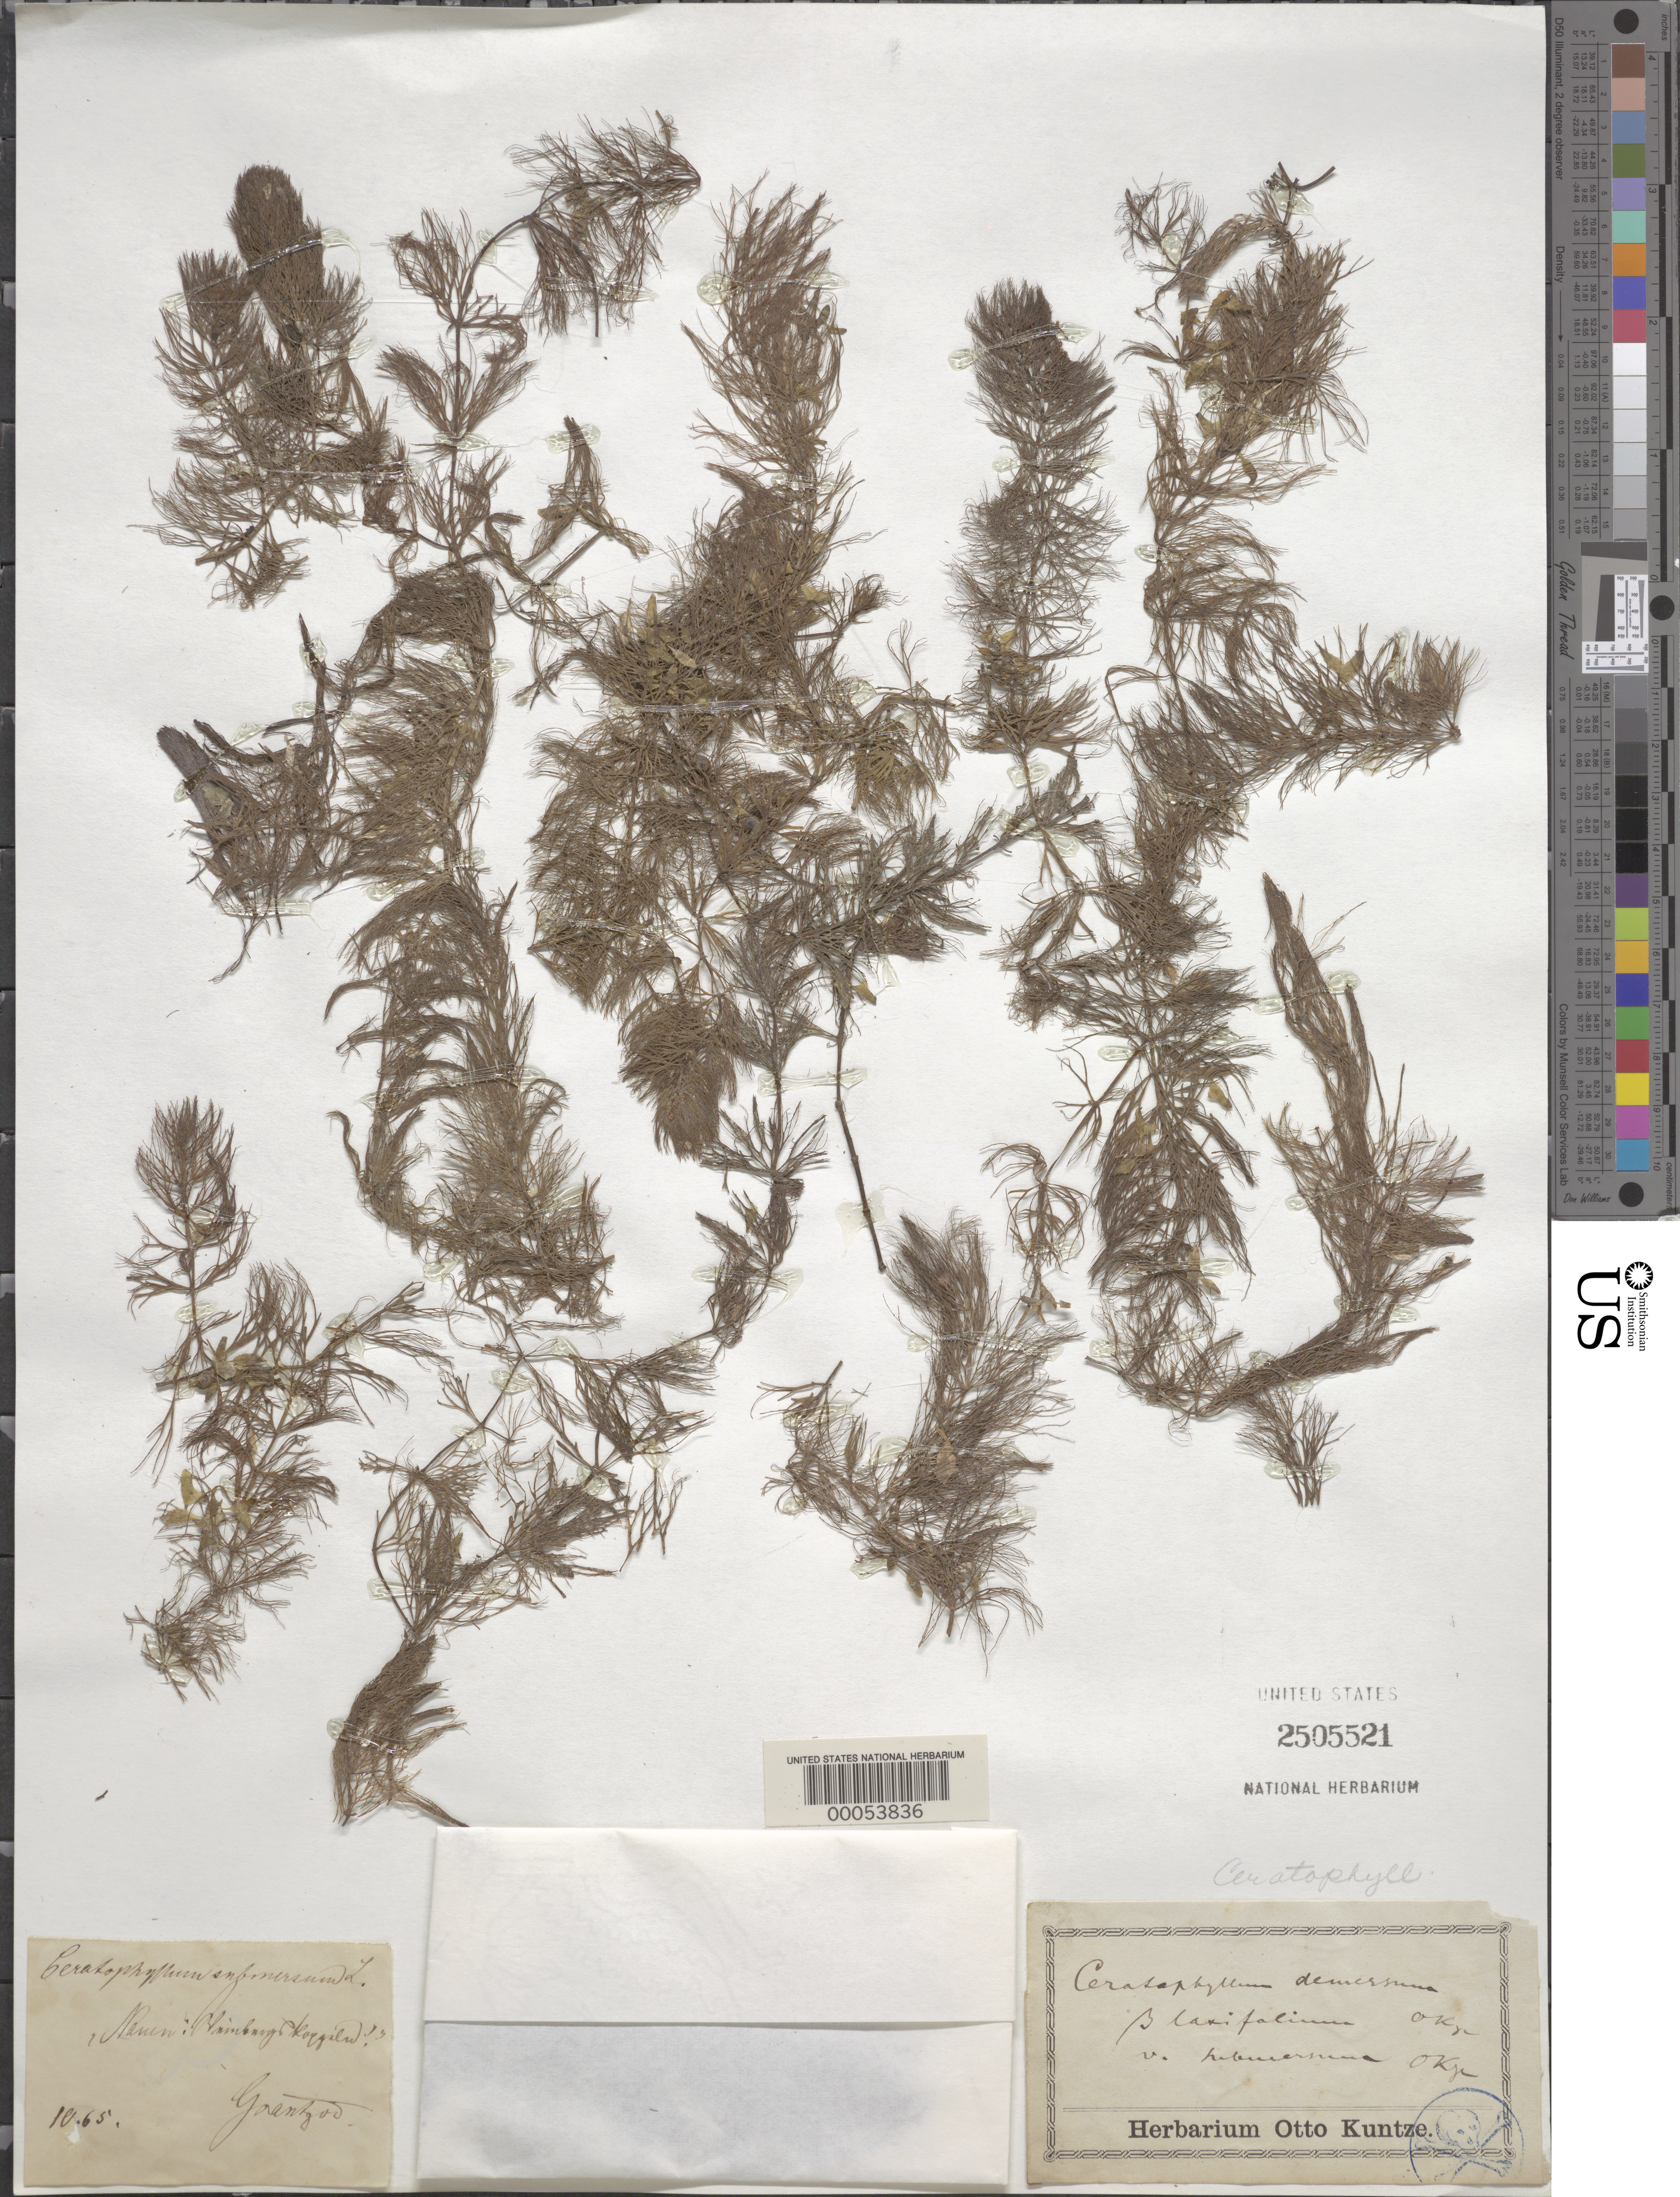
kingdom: Plantae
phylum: Tracheophyta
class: Magnoliopsida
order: Ceratophyllales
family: Ceratophyllaceae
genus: Ceratophyllum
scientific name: Ceratophyllum demersum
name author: L.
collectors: Grantzow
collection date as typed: Transcribed d/m/y: /10/65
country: Germany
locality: Nauen, Blumberg Skogguld. [interpreted]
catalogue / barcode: US 2505521